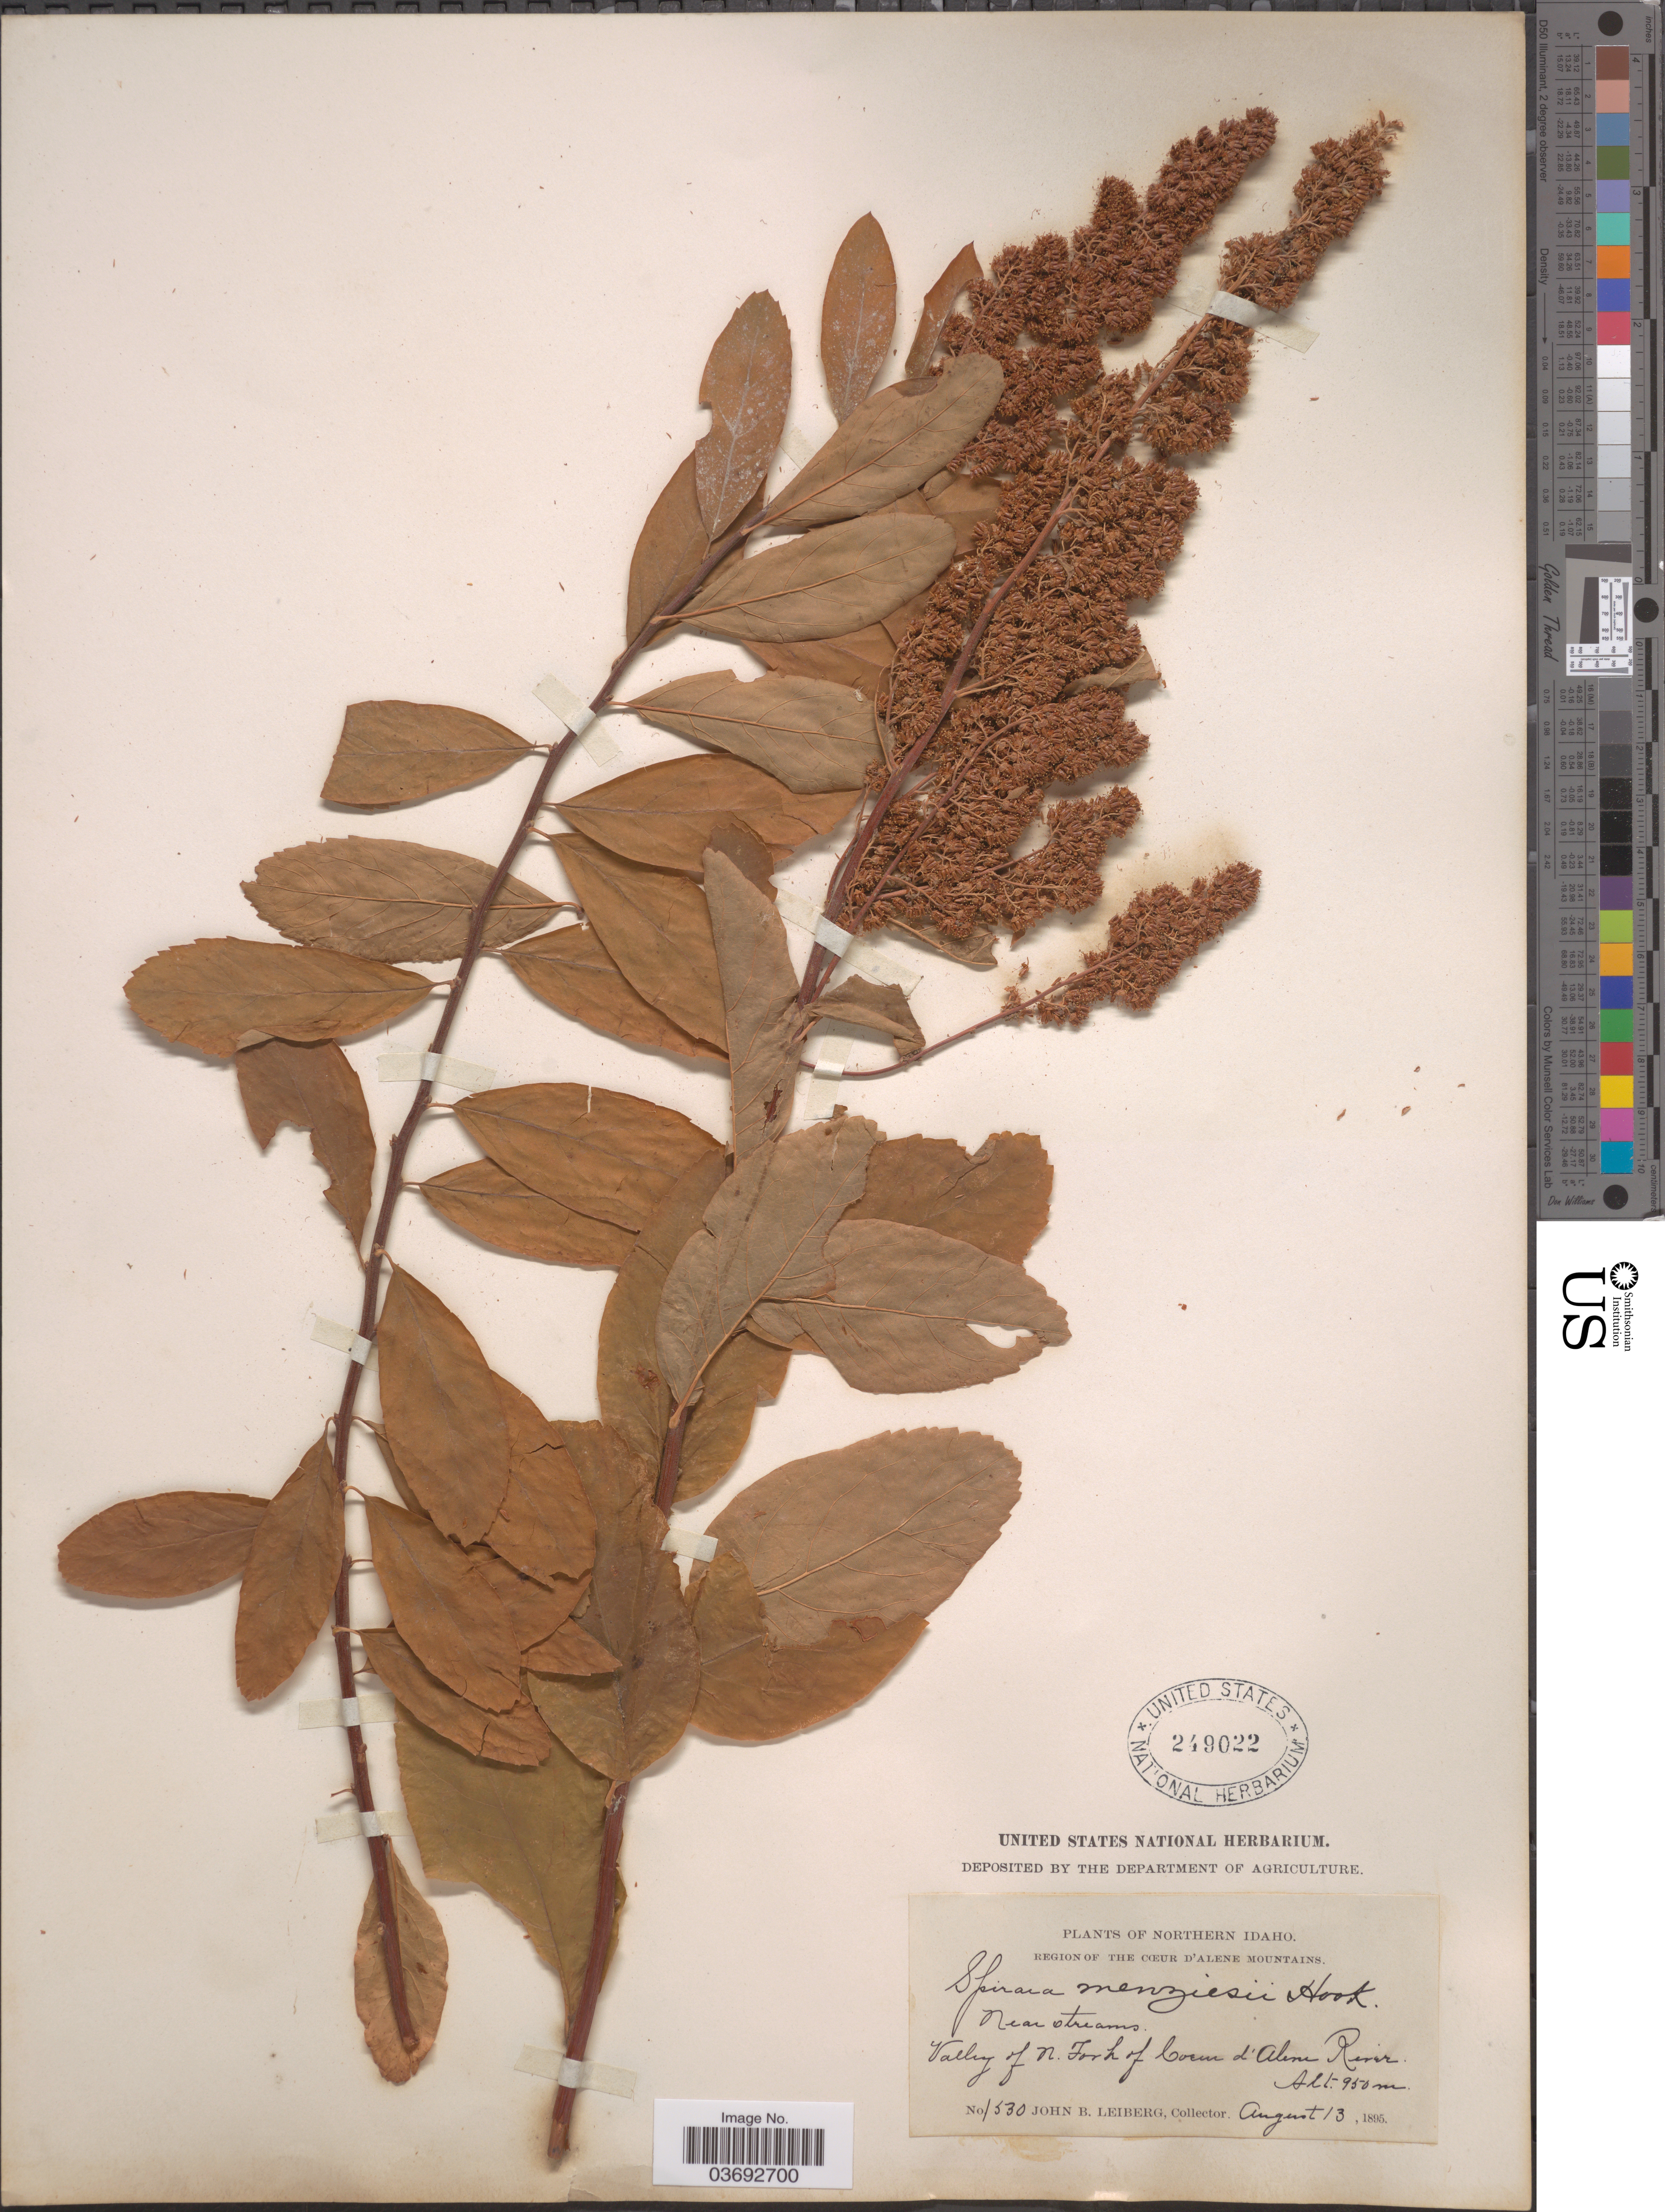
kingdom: Plantae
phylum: Tracheophyta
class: Magnoliopsida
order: Rosales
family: Rosaceae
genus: Spiraea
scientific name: Spiraea menziesii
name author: Hook.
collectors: J. B. Leiberg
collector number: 1530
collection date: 1895-08-13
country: United States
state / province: Idaho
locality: Northern Idaho. Region of the Cœur d'Alene Mountains. Near streams. Valley of N. Fork of Coer d'Alene River.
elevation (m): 950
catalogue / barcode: US 249022